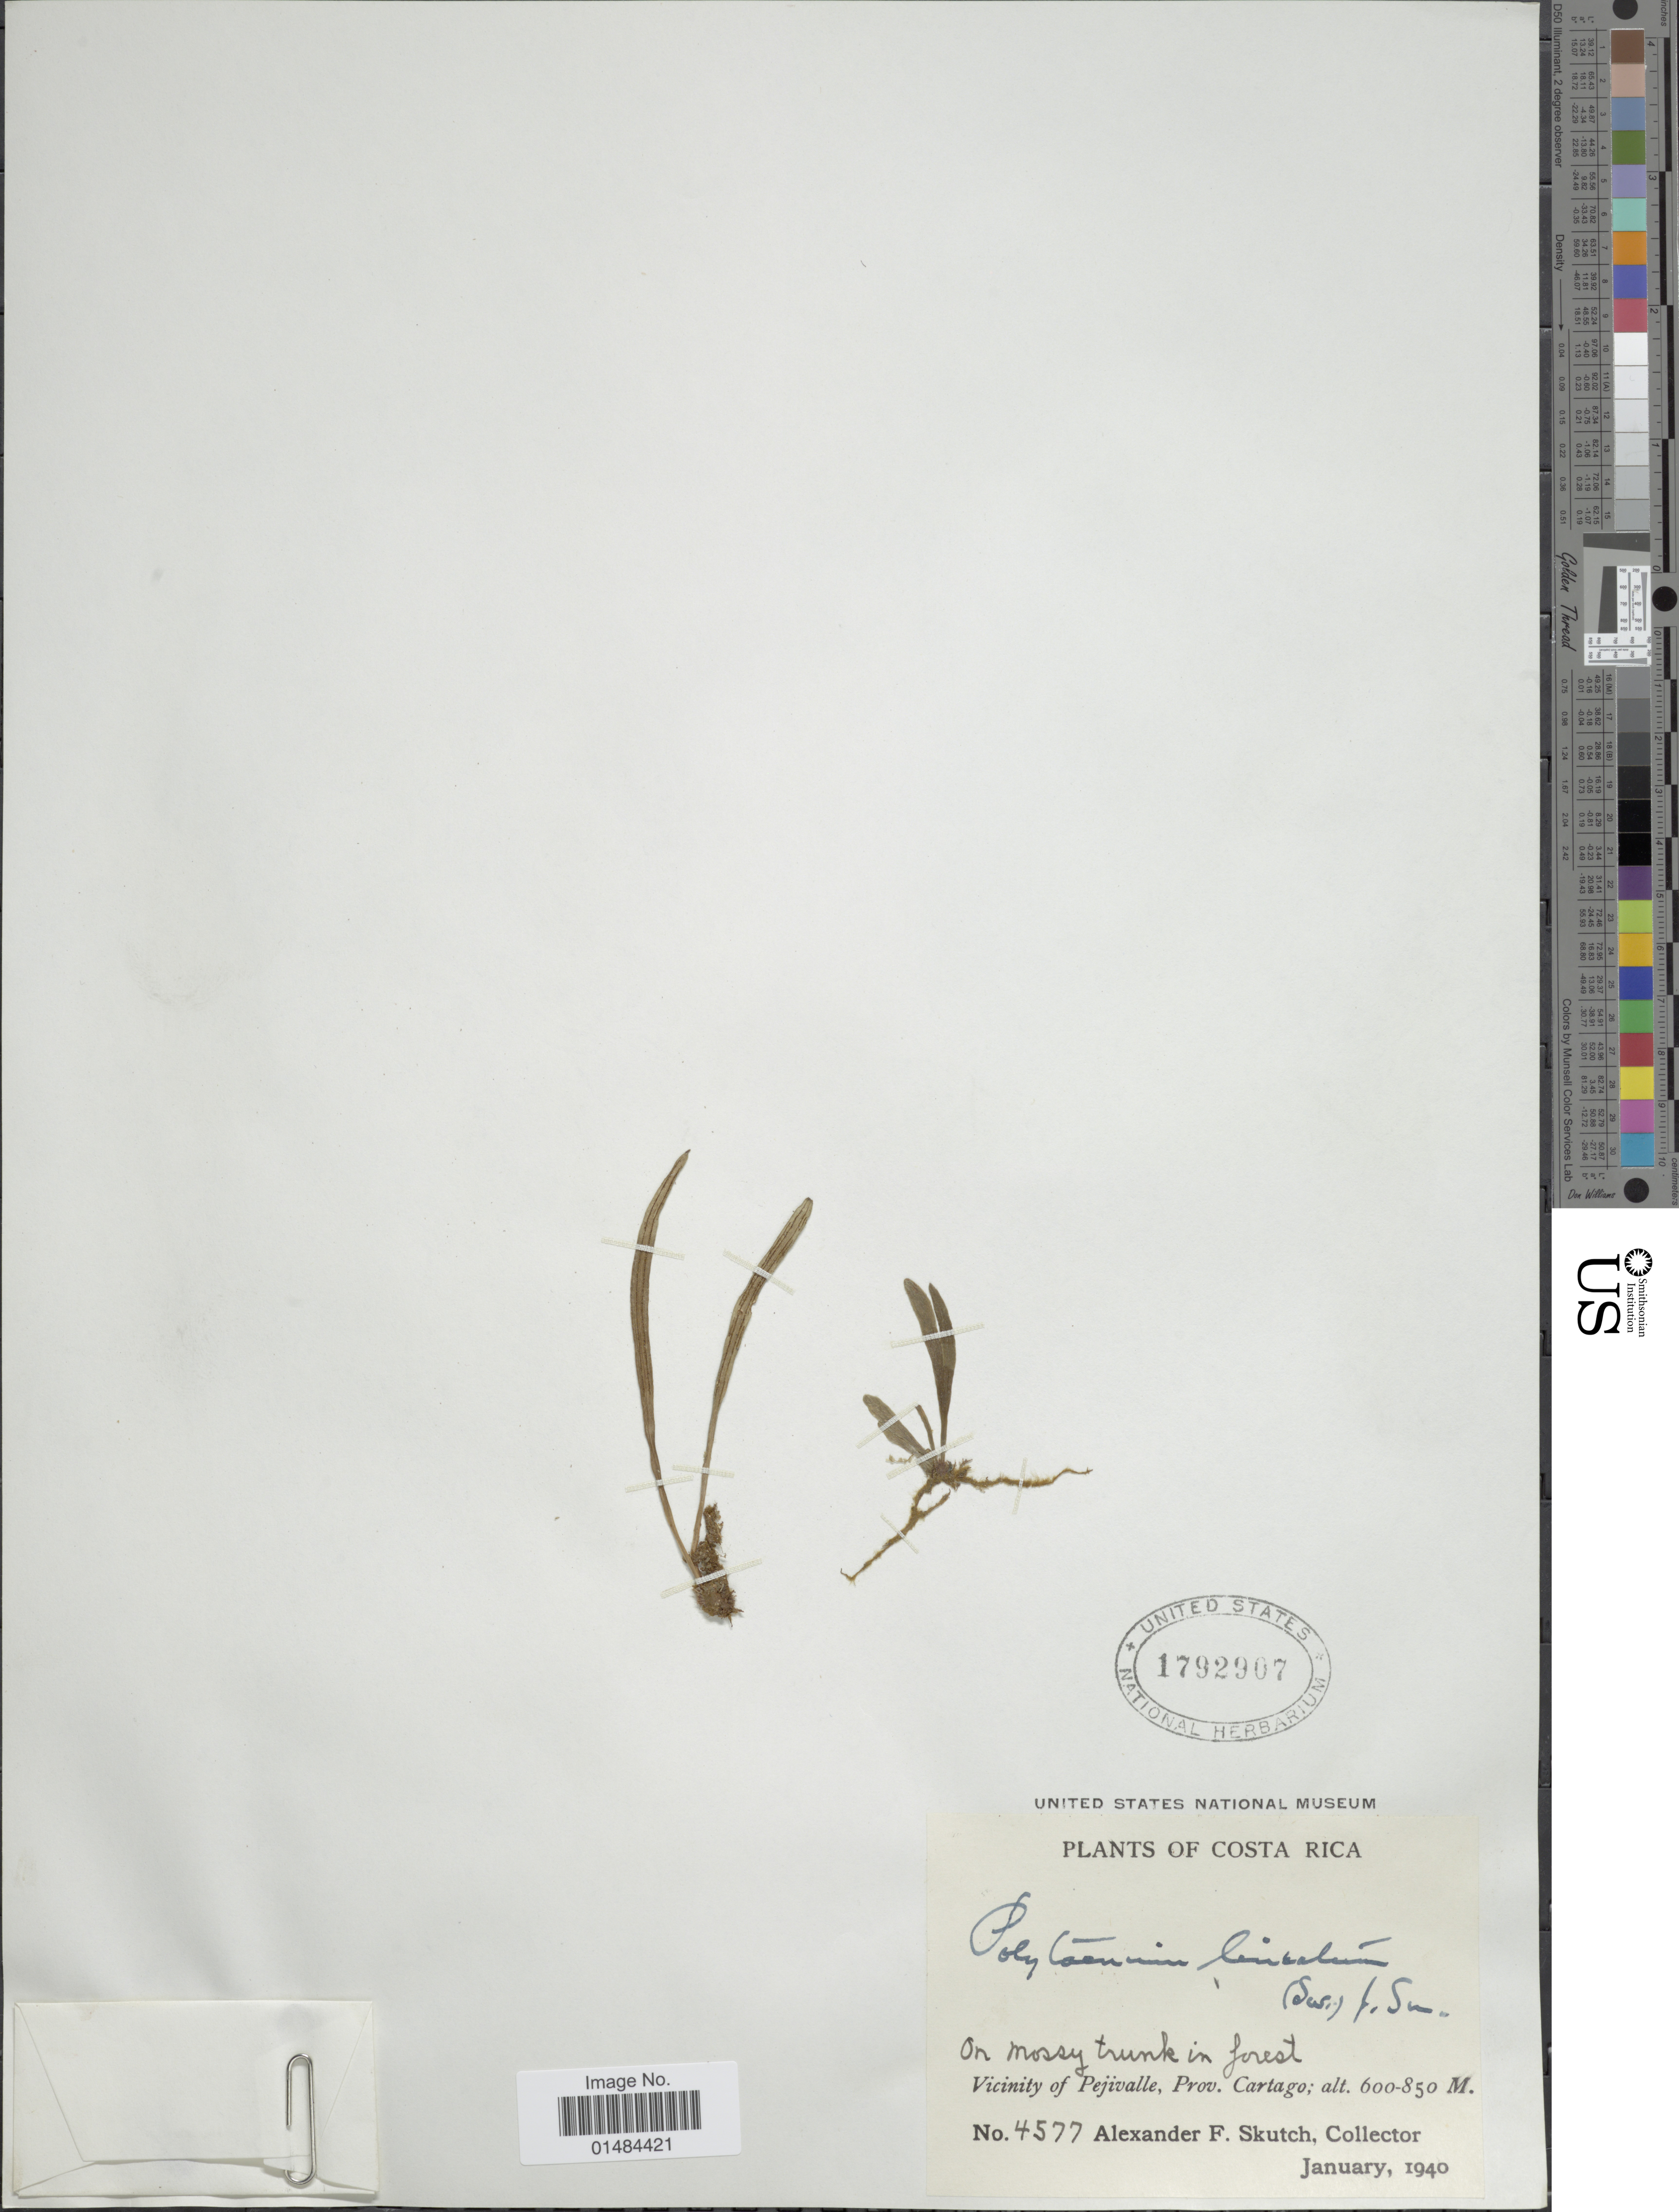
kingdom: Plantae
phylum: Tracheophyta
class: Polypodiopsida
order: Polypodiales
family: Pteridaceae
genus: Polytaenium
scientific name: Polytaenium lineatum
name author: (Sw.) J. Sm.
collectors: A. F. Skutch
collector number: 4577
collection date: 1940-01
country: Costa Rica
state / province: Cartago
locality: Costa Rica, Vicinity of Pejivalle, Prov. Cartago.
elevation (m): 600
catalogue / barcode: US 1792907